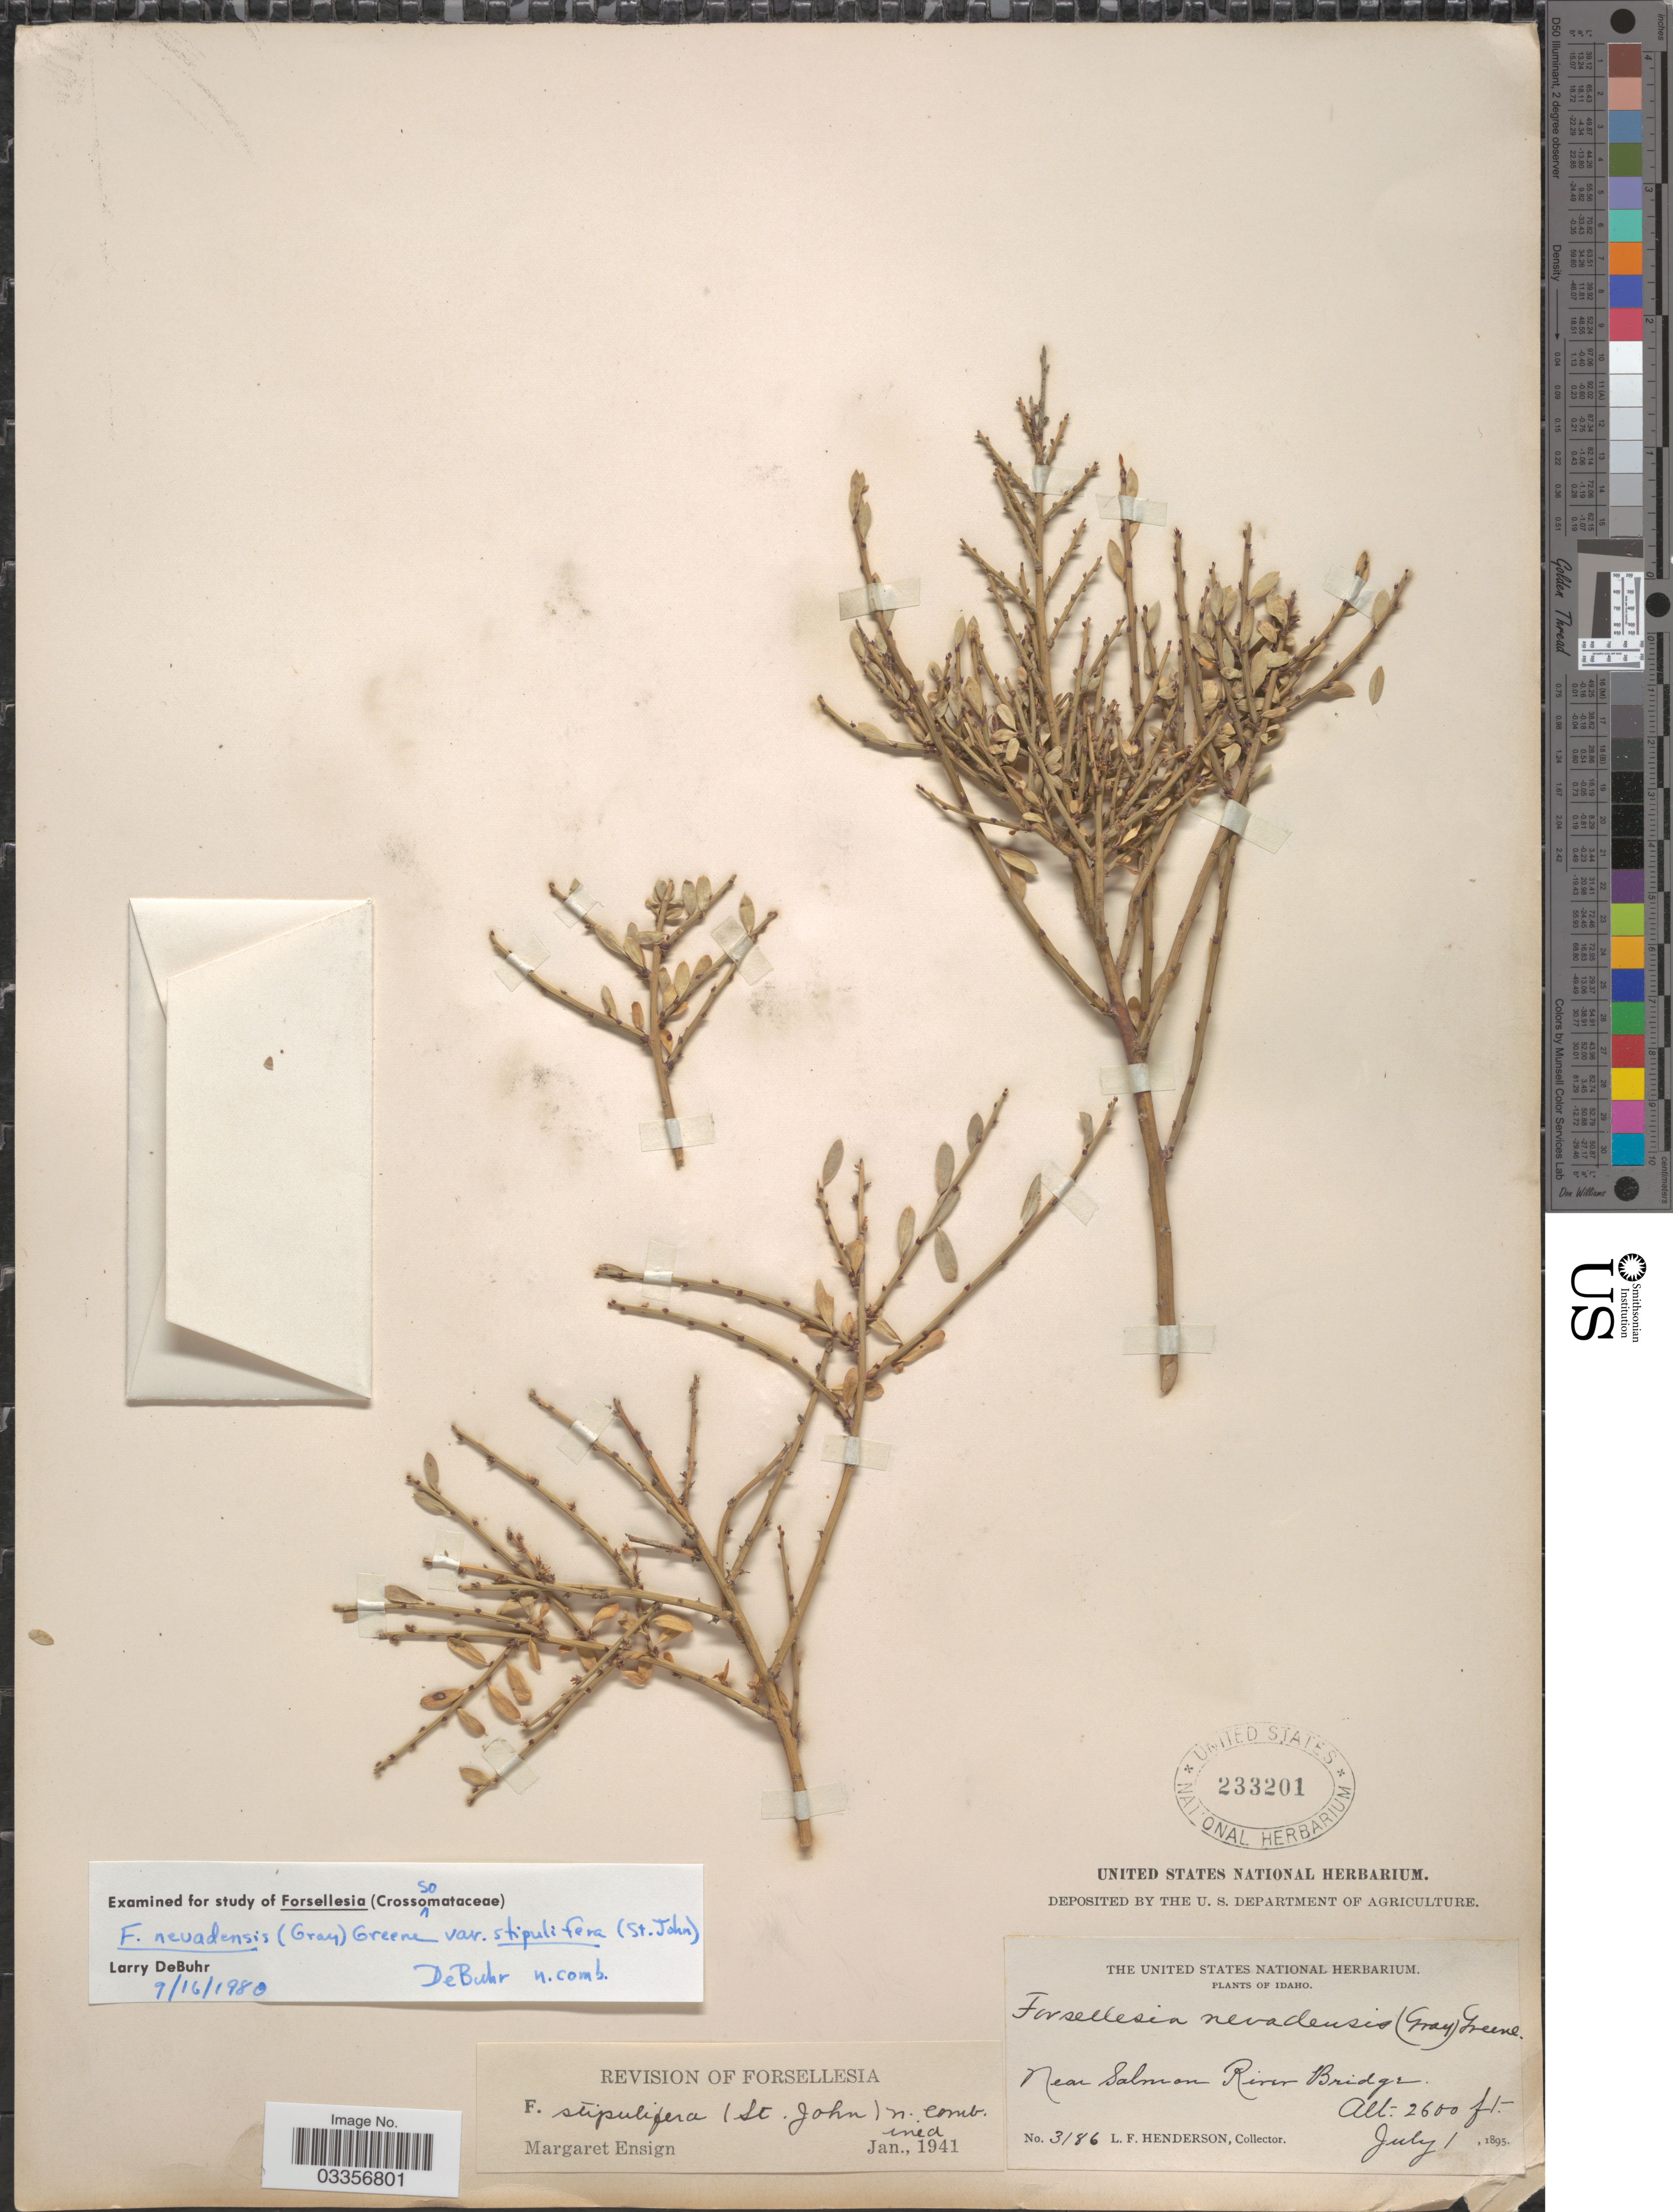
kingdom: Plantae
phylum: Tracheophyta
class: Magnoliopsida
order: Crossosomatales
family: Crossosomataceae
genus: Glossopetalon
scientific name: Glossopetalon spinescens var. aridum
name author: M.E. Jones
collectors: L. Henderson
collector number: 3186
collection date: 1895-07-01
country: United States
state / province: Idaho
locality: Near Salmon River Bridge.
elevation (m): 792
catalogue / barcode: US 233201